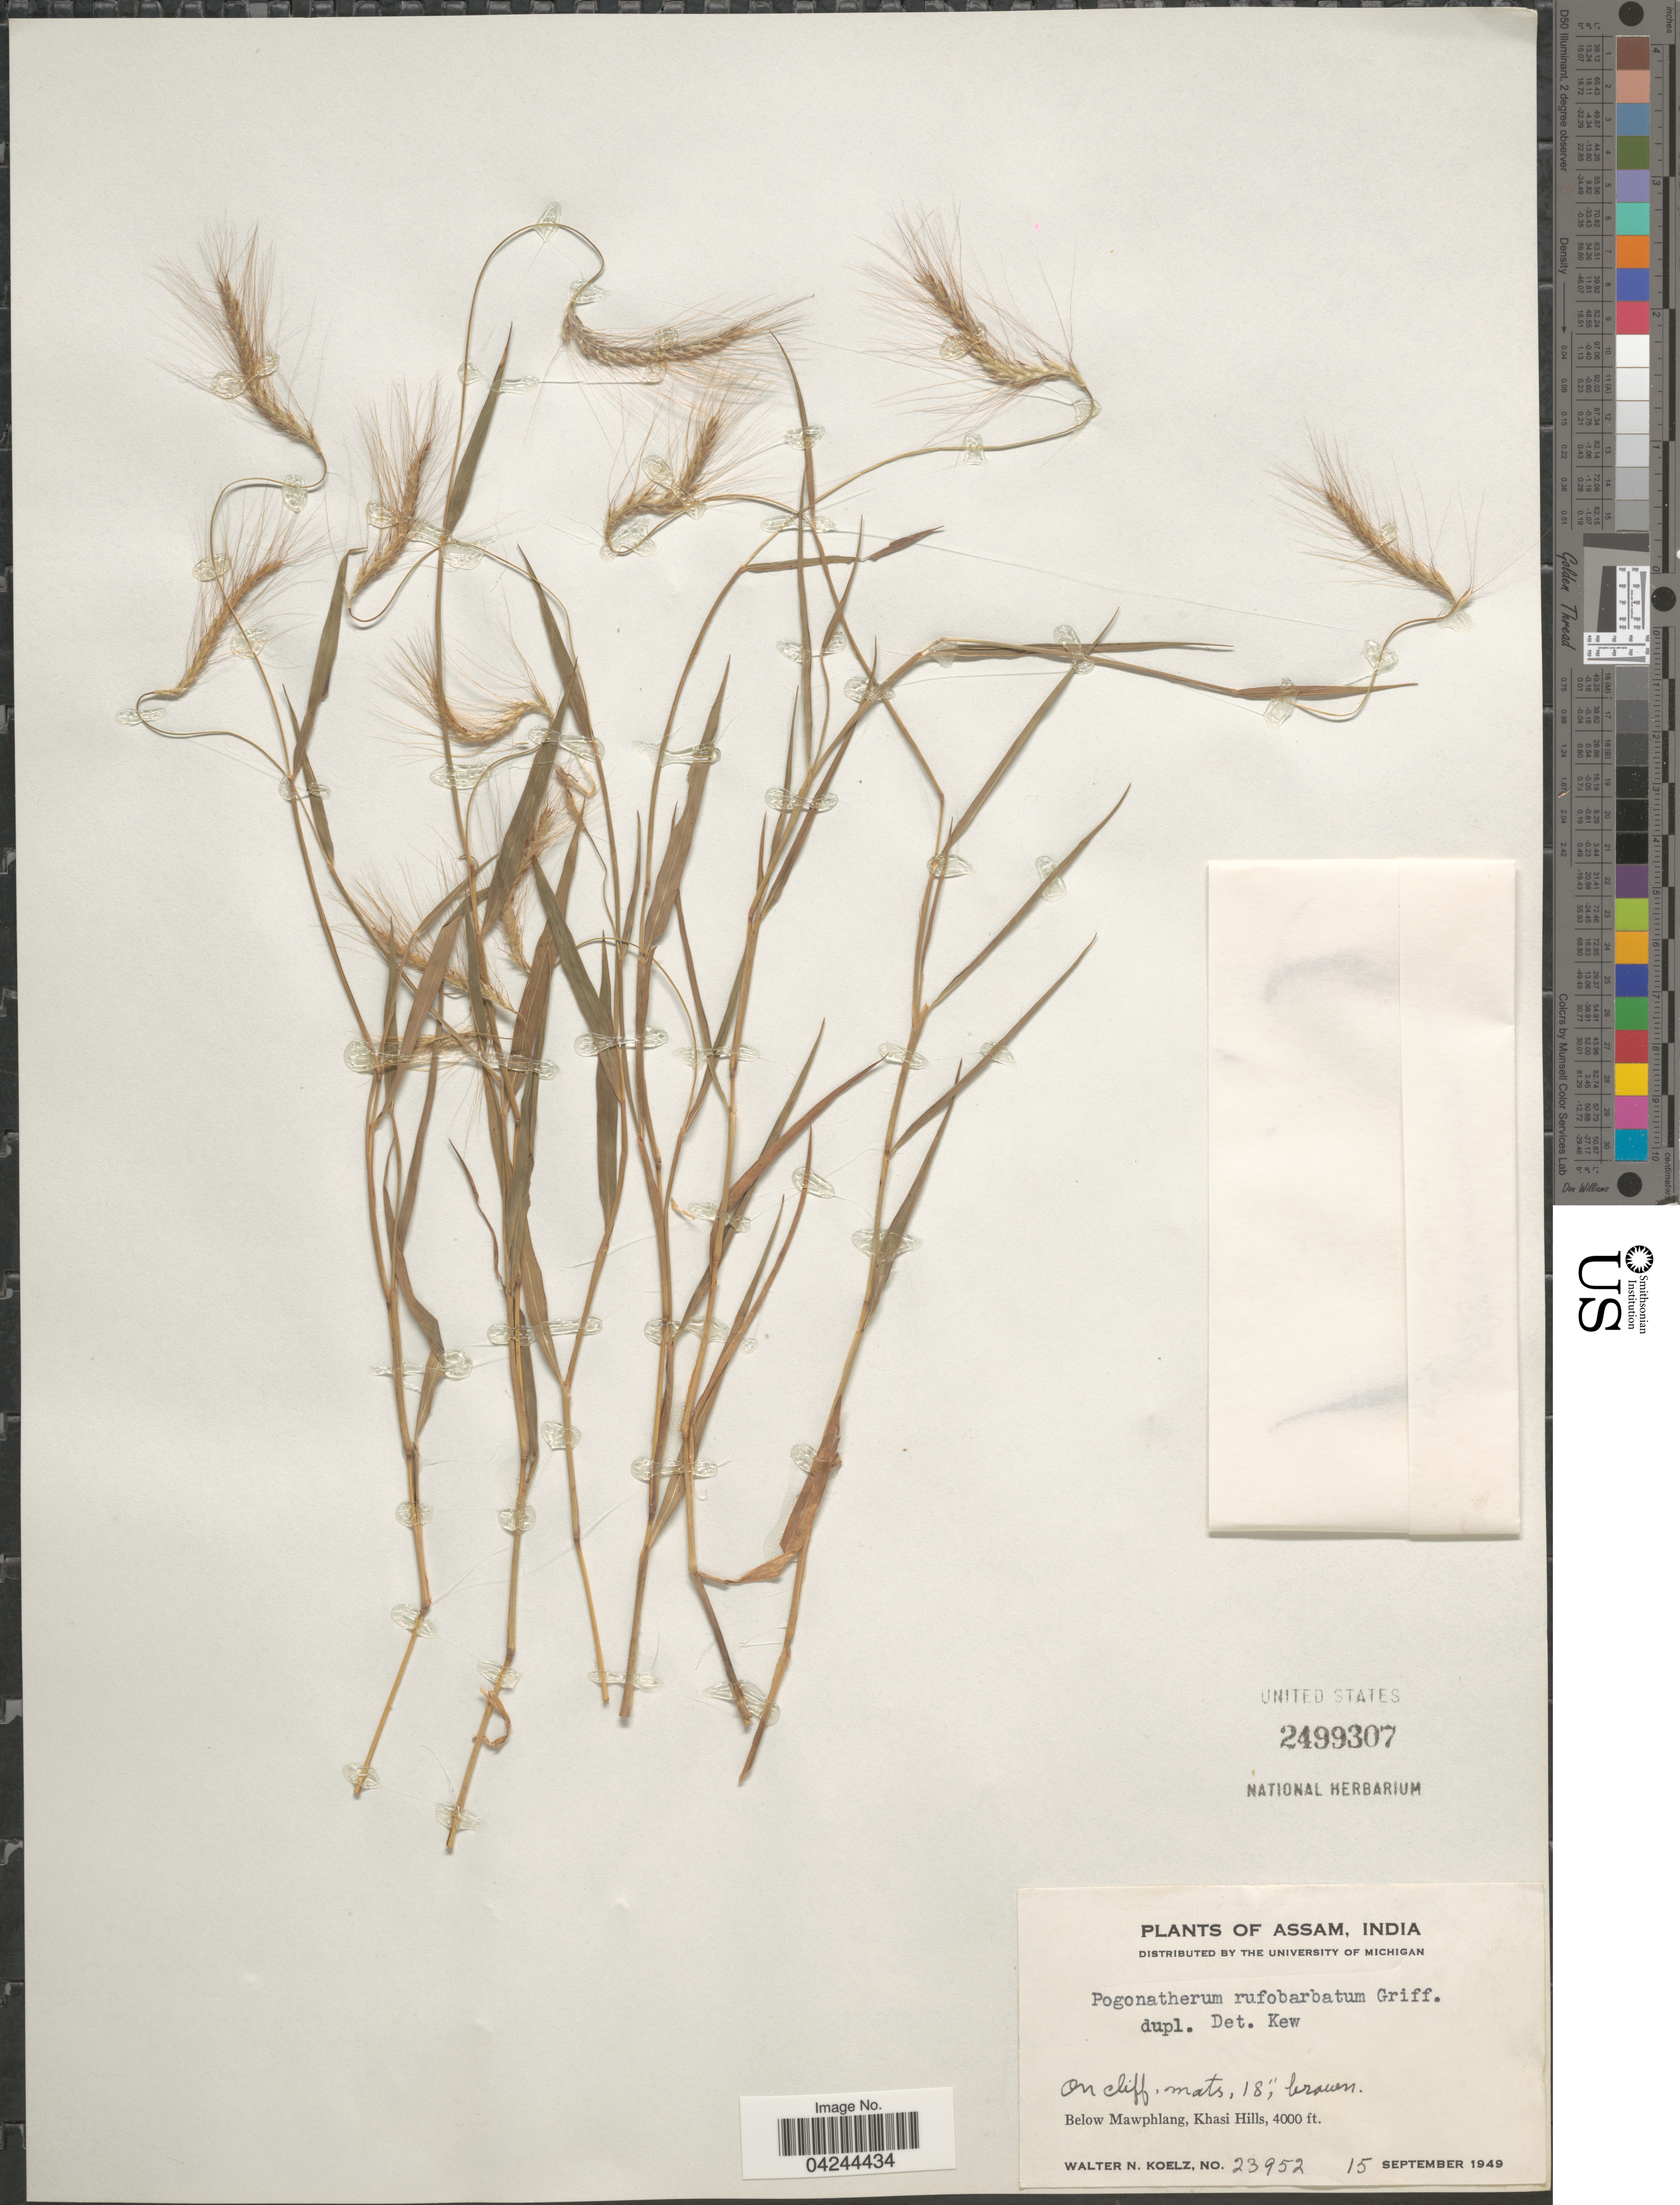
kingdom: Plantae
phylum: Tracheophyta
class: Liliopsida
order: Poales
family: Poaceae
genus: Pogonatherum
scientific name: Pogonatherum paniceum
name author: (Lam.) Hack.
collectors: W. N. Koelz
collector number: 23952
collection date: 1949-09-15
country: India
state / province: Meghalaya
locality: Below Mawphlang, Khasi Hills.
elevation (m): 1219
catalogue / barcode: US 2499307